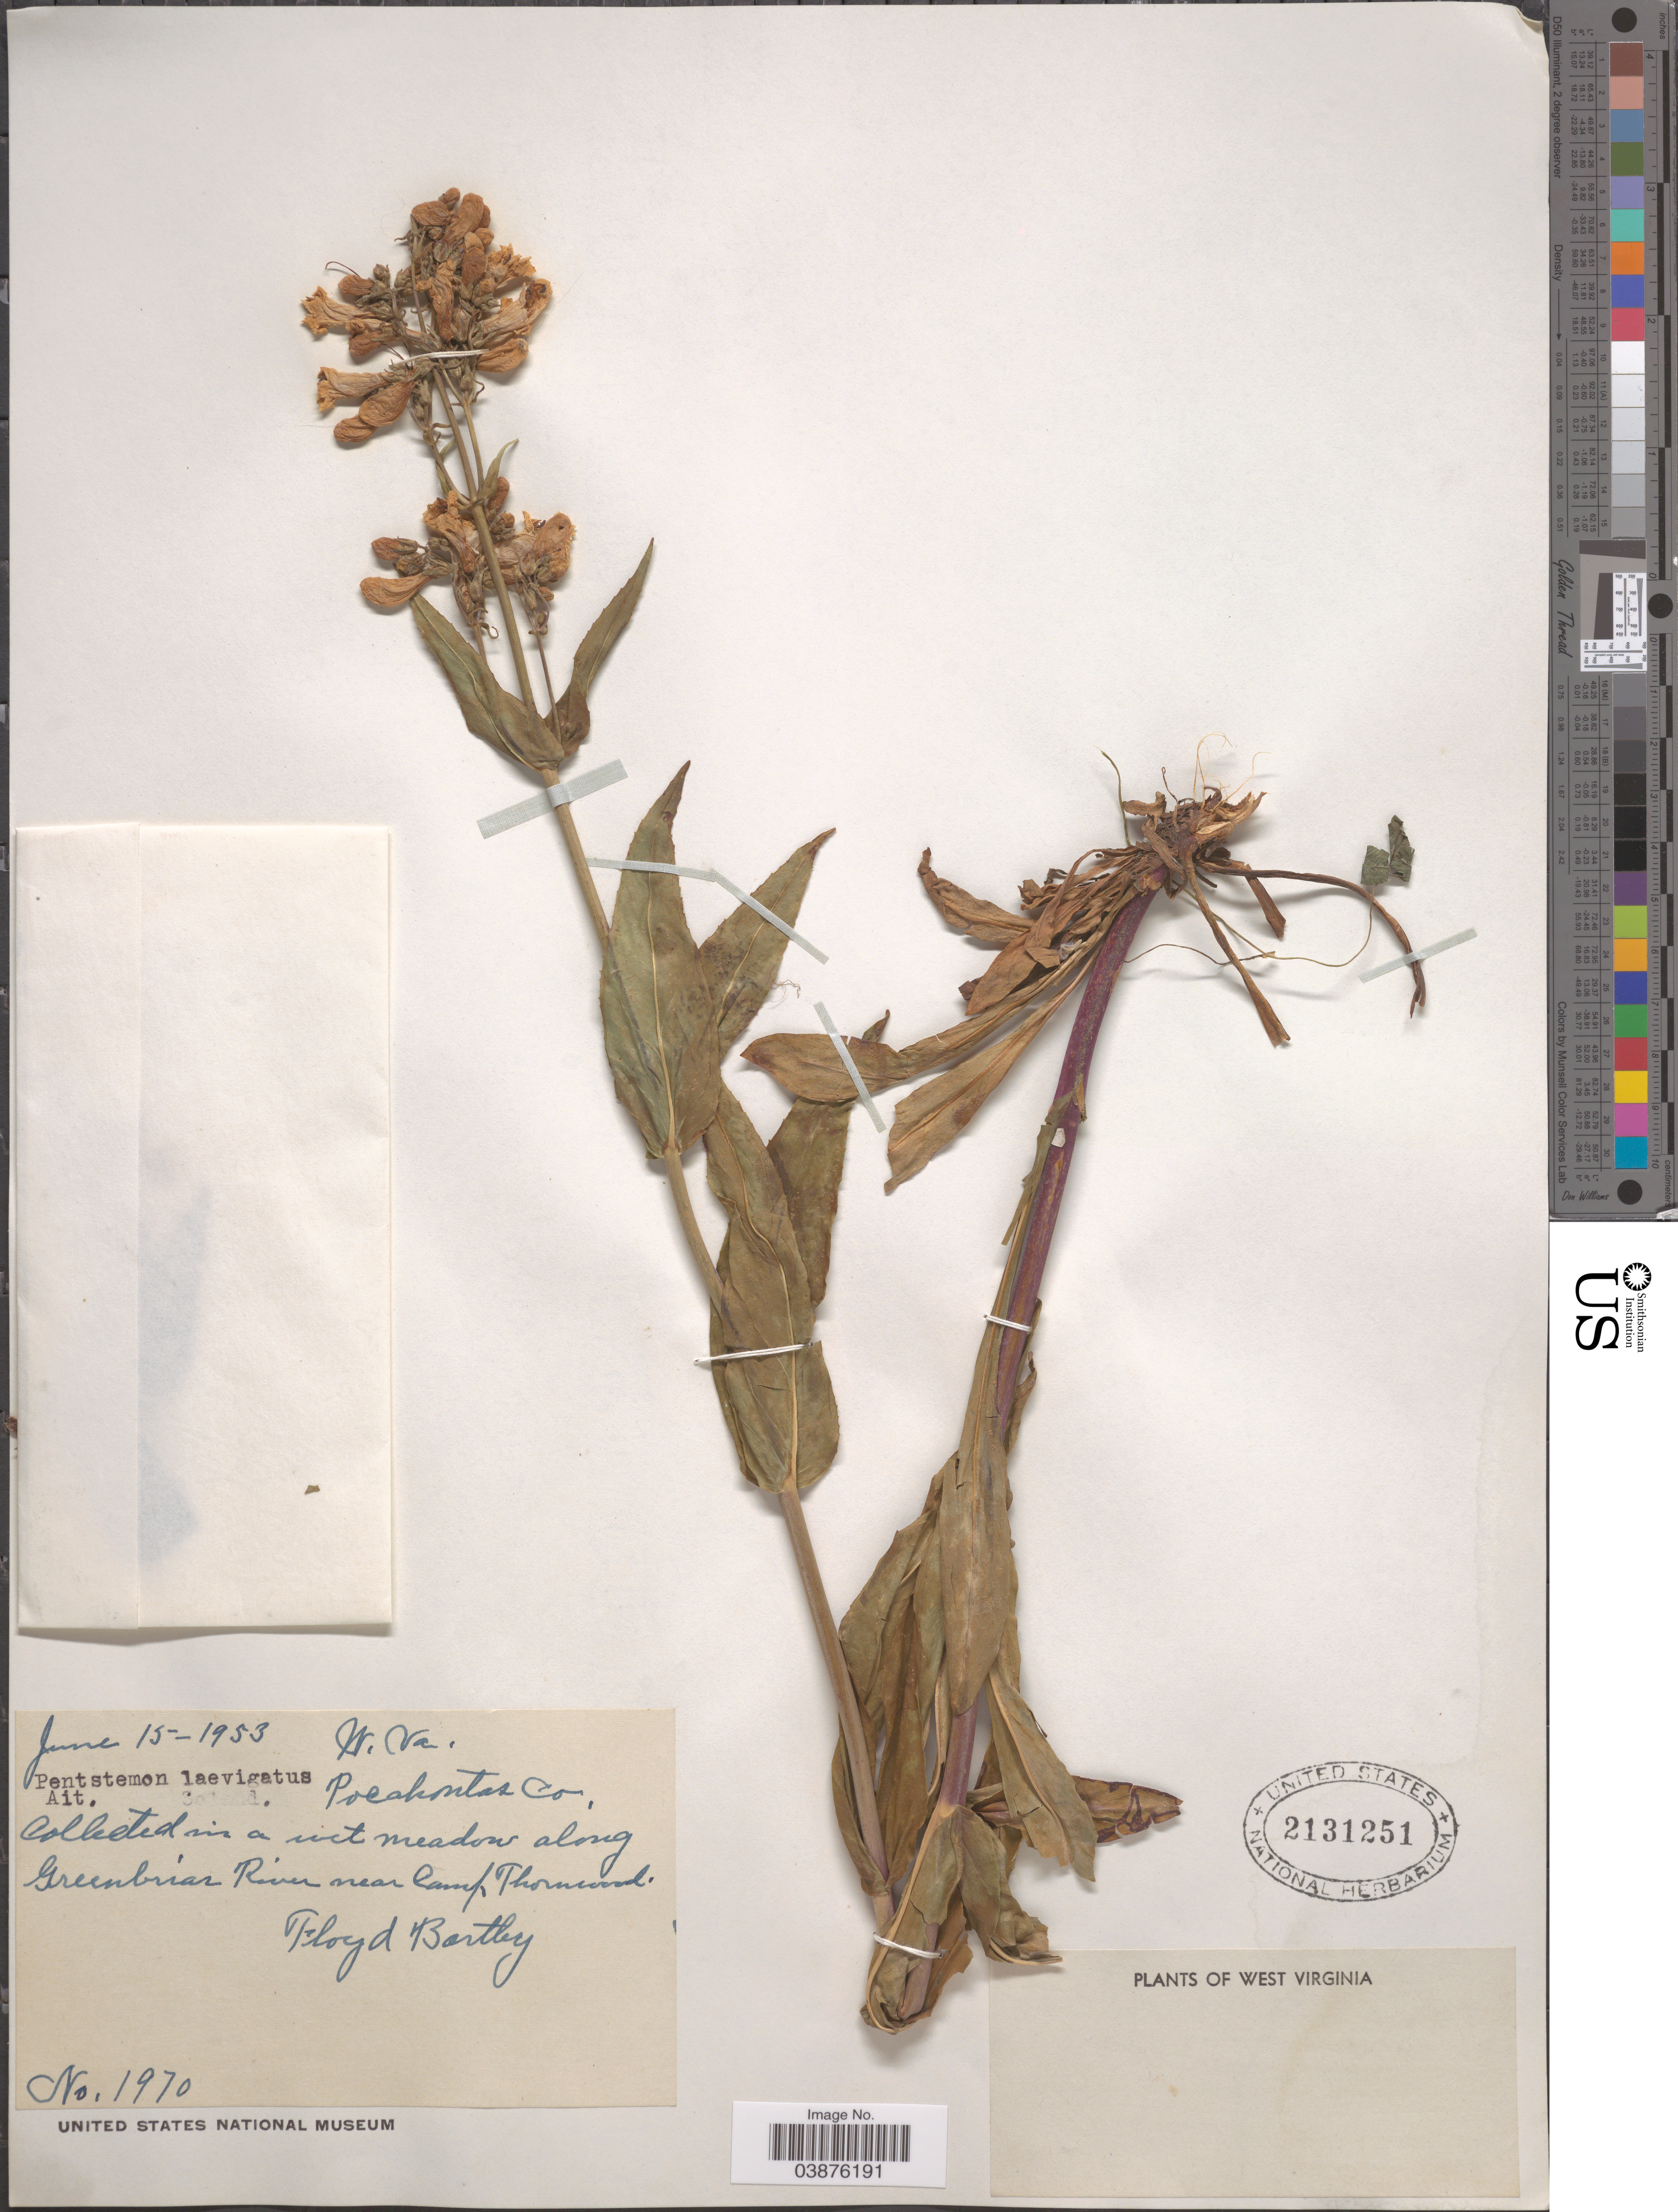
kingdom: Plantae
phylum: Tracheophyta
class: Magnoliopsida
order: Lamiales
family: Plantaginaceae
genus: Penstemon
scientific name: Penstemon laevigatus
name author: Aiton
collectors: F. Bartley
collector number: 1970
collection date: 1953-06-15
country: United States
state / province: West Virginia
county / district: Pocahontas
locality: Pocahontas Co. In a wet meadow along Greenbriar River near Camp Thornwood.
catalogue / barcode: US 2131251